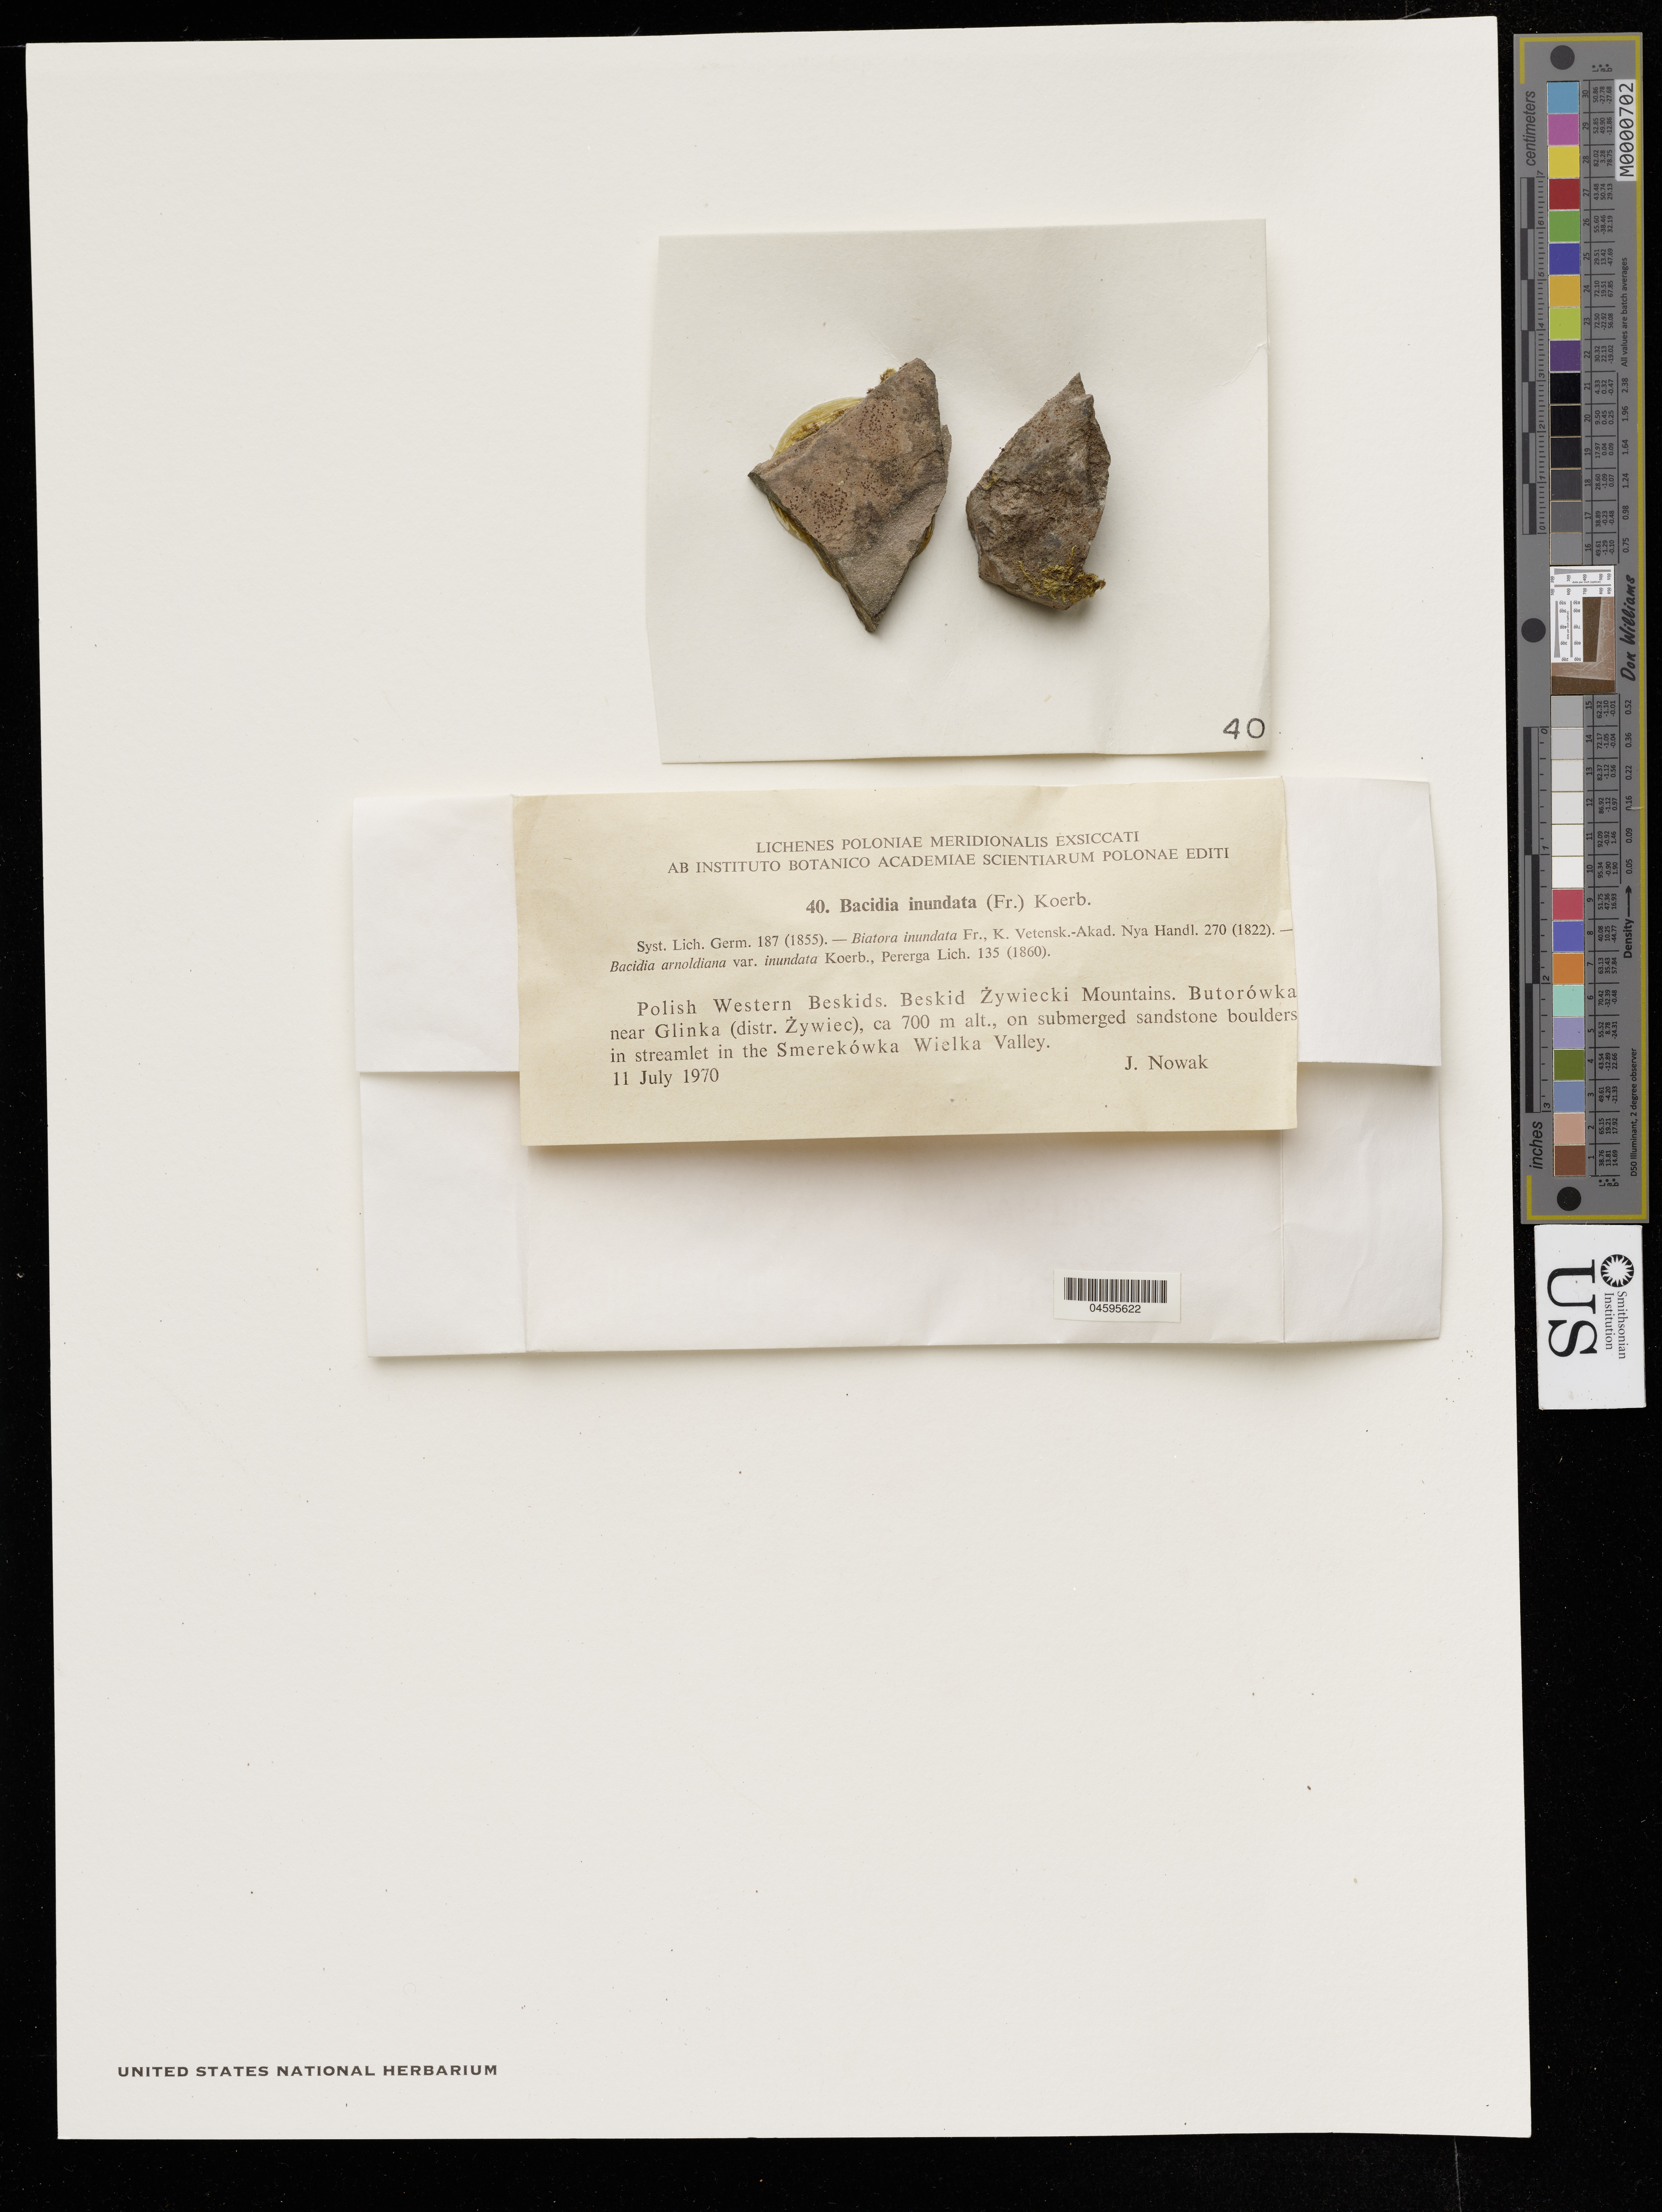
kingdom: Fungi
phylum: Ascomycota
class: Lecanoromycetes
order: Lecanorales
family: Ramalinaceae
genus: Bacidia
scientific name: Bacidia inundata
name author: (Fr.) Körb.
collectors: J. Nowak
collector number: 40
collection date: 1970-07-11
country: Poland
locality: Polish Western Beskids, Beskid Zywiecki Mountains, Butorówka near Glinka (distr. Zywiec).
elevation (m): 700